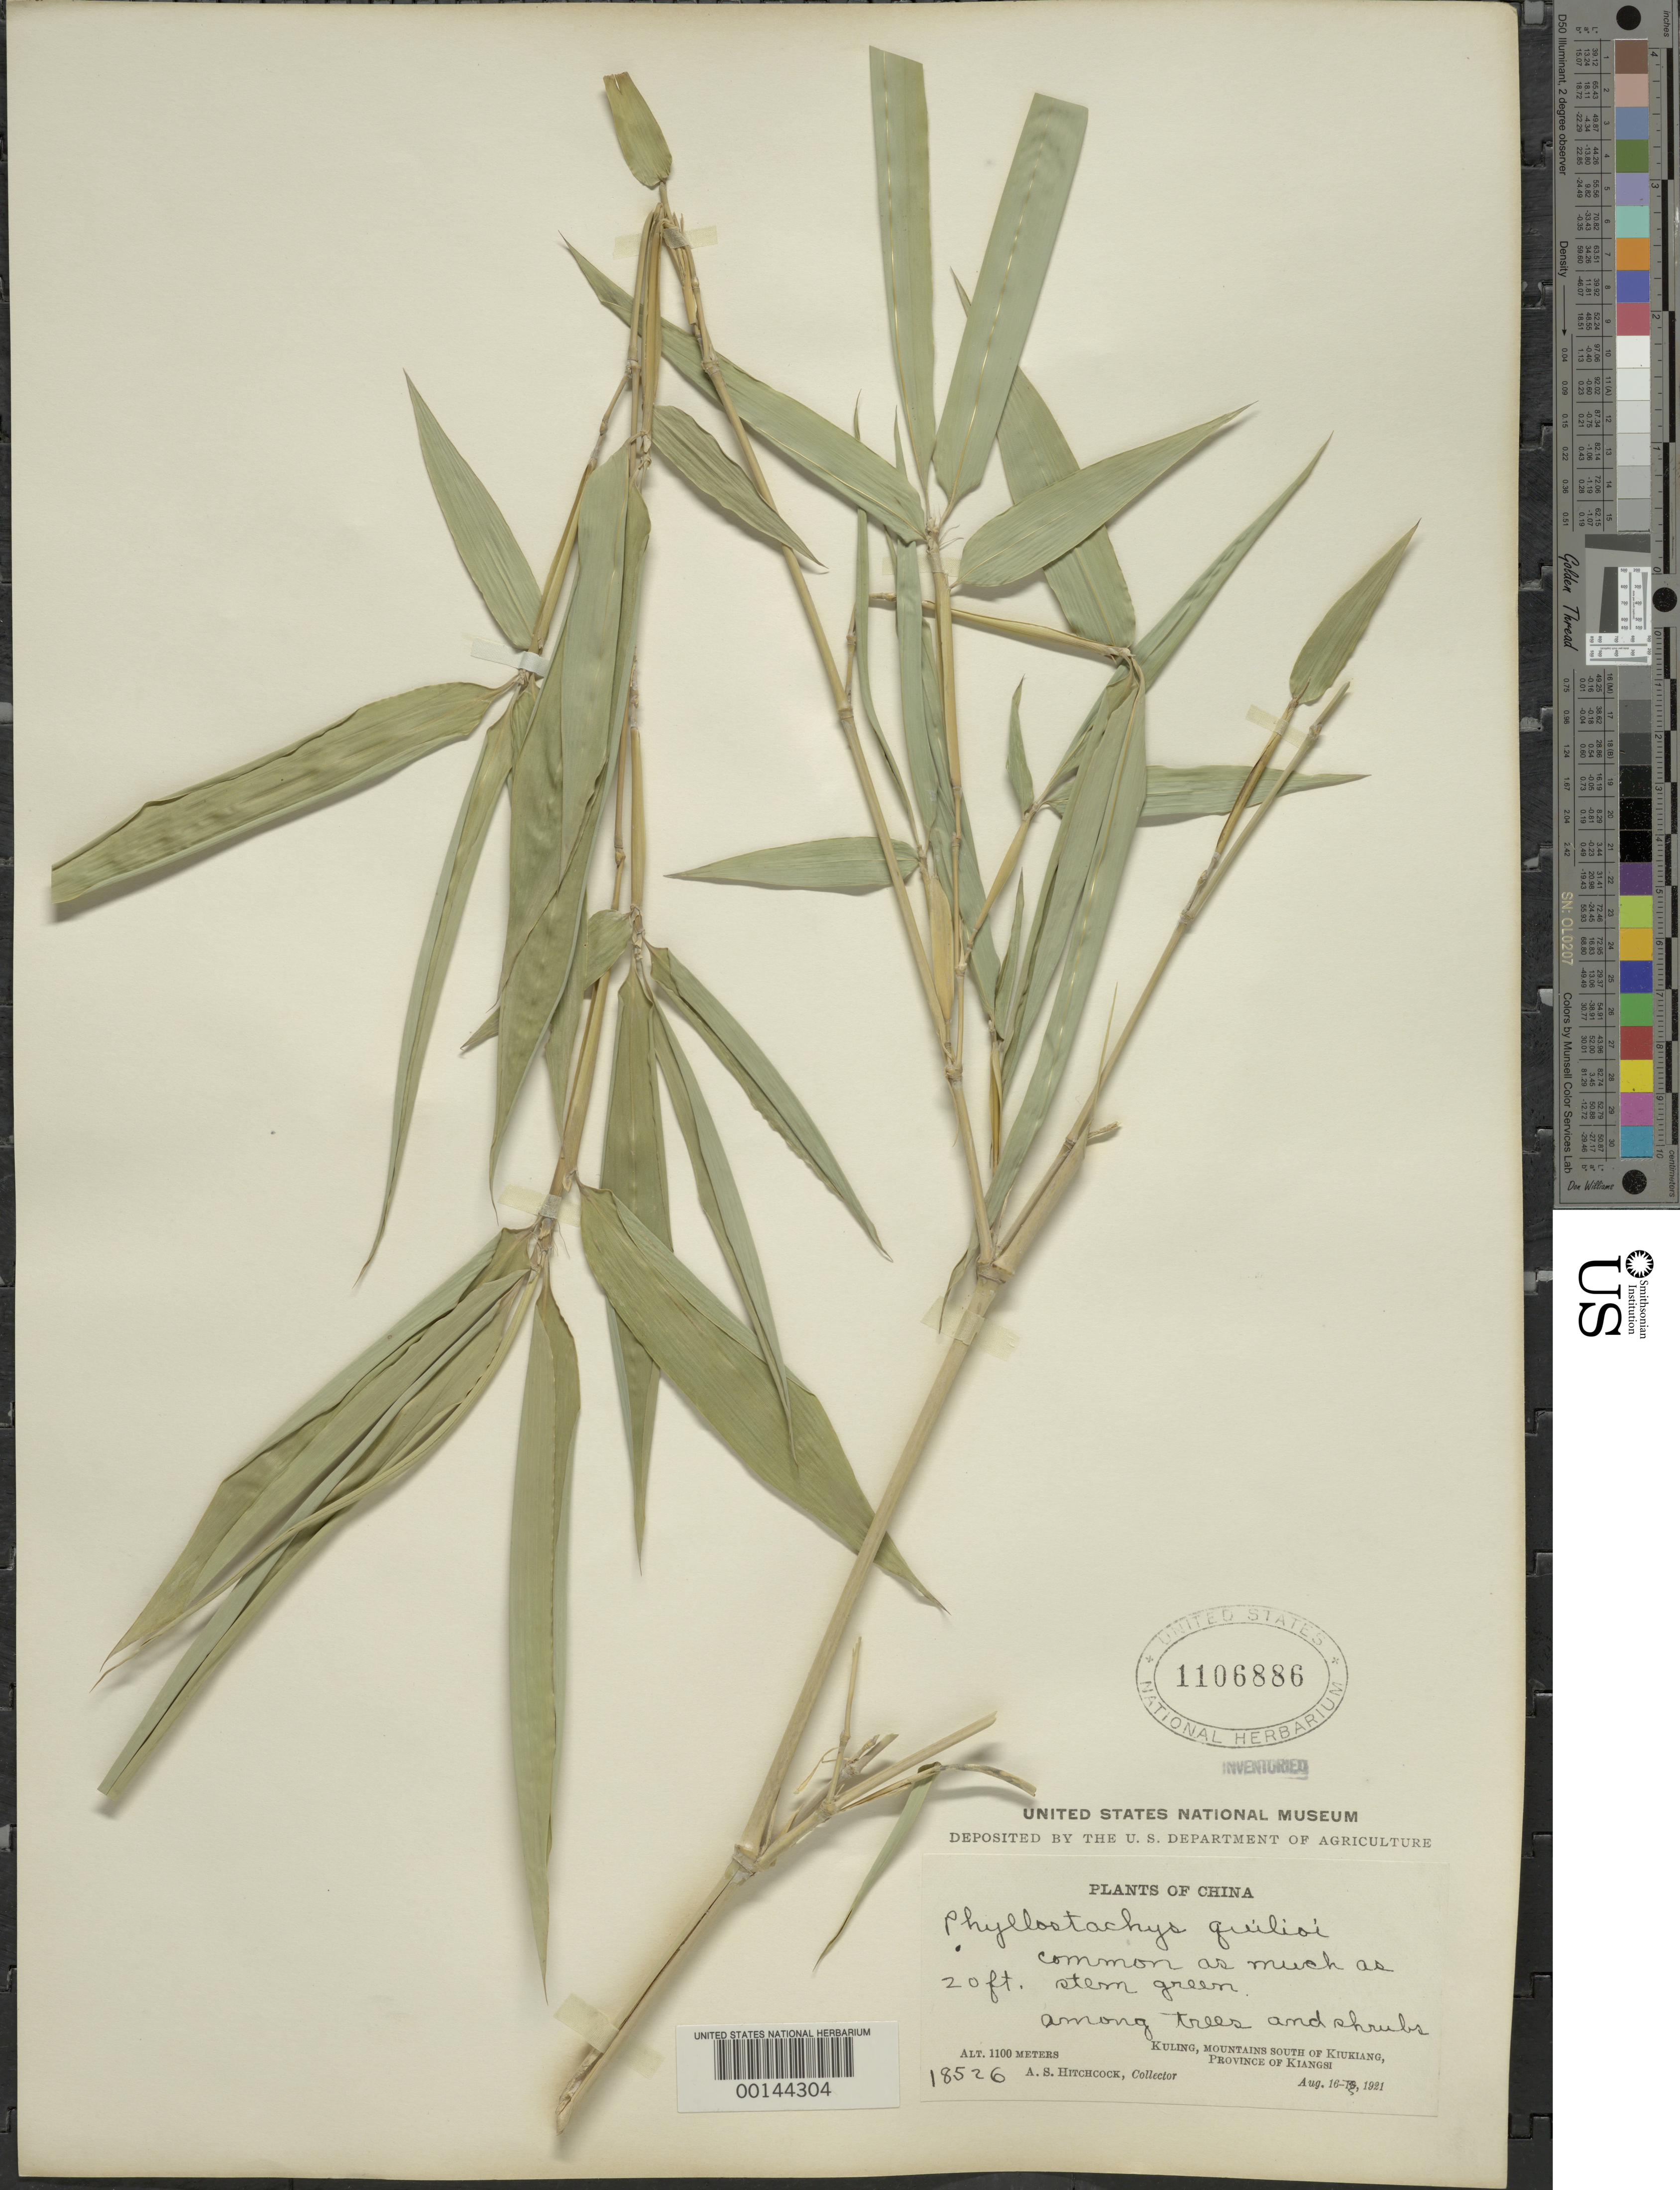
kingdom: Plantae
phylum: Tracheophyta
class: Liliopsida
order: Poales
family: Poaceae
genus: Phyllostachys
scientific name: Phyllostachys sp.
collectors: A. S. Hitchcock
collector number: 18526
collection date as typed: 16 Aug 1921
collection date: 1921-08-16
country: China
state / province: Jiangxi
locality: Kuling, kiukiang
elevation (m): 1100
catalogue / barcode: US 1106886